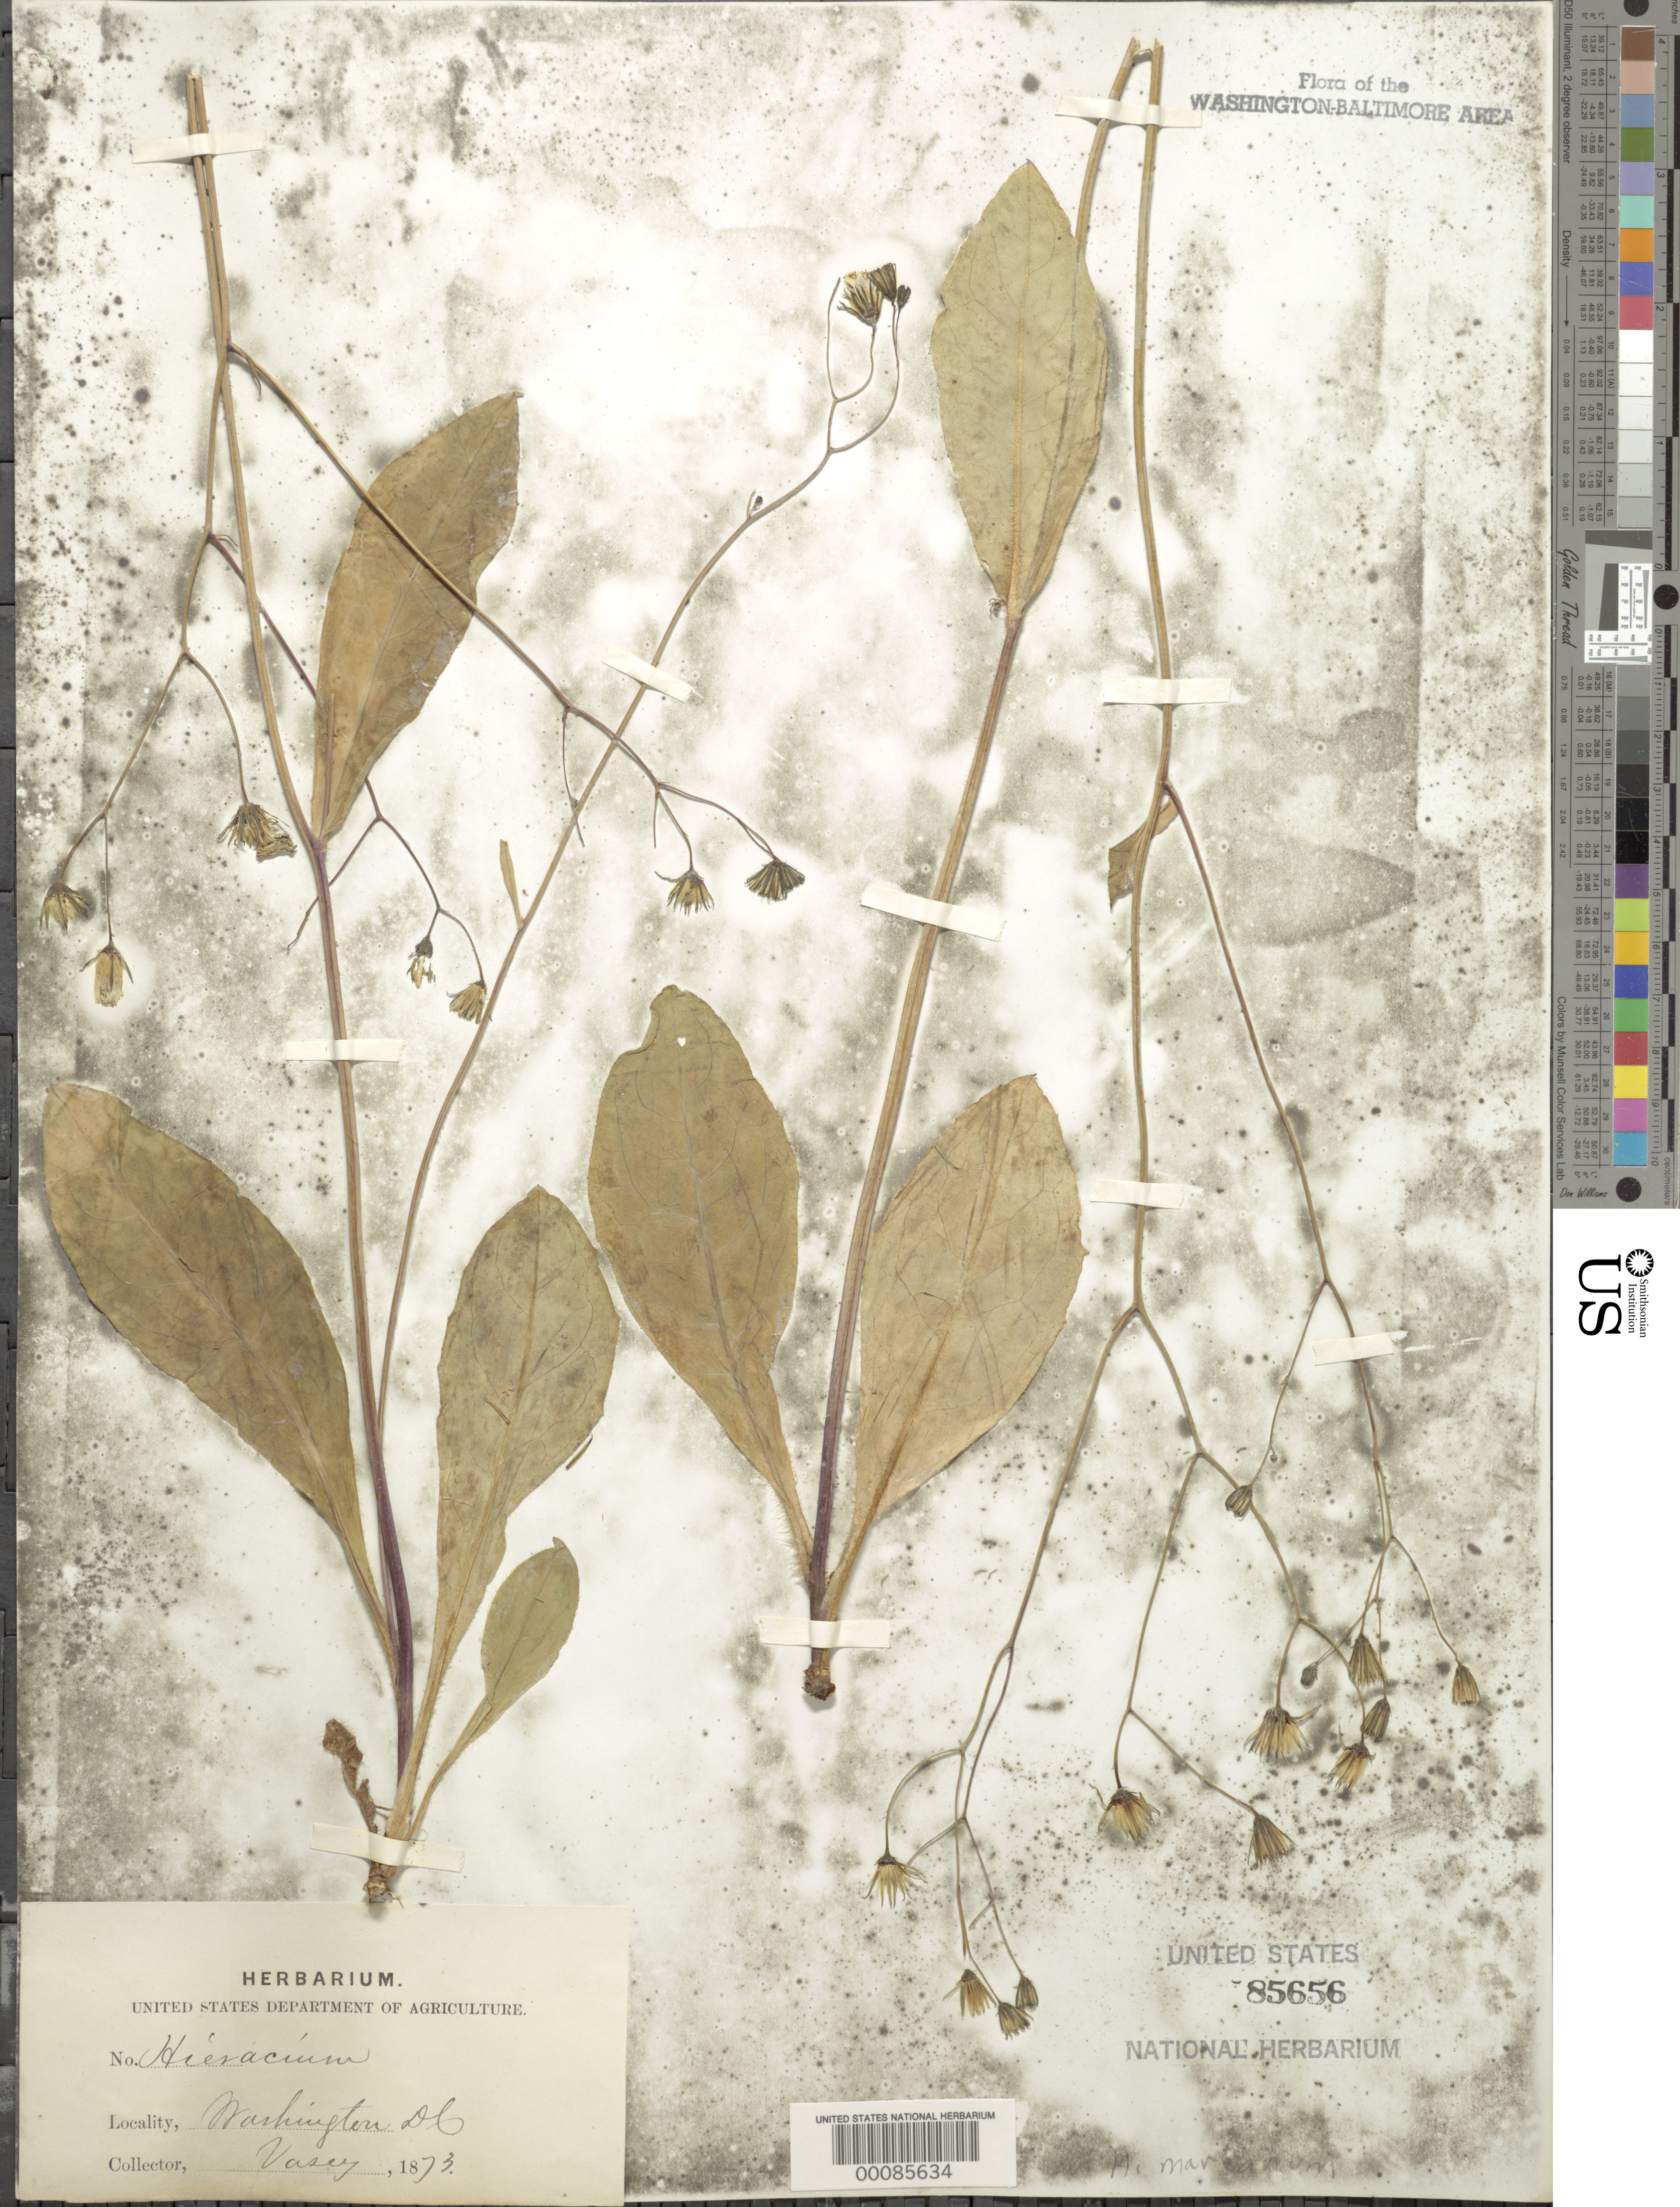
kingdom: Plantae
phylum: Tracheophyta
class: Magnoliopsida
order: Asterales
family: Asteraceae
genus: Hieracium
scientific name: Hieracium marianum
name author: Willd.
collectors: G. Vasey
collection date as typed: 1873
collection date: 1873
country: United States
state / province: District of Columbia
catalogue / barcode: US 85656